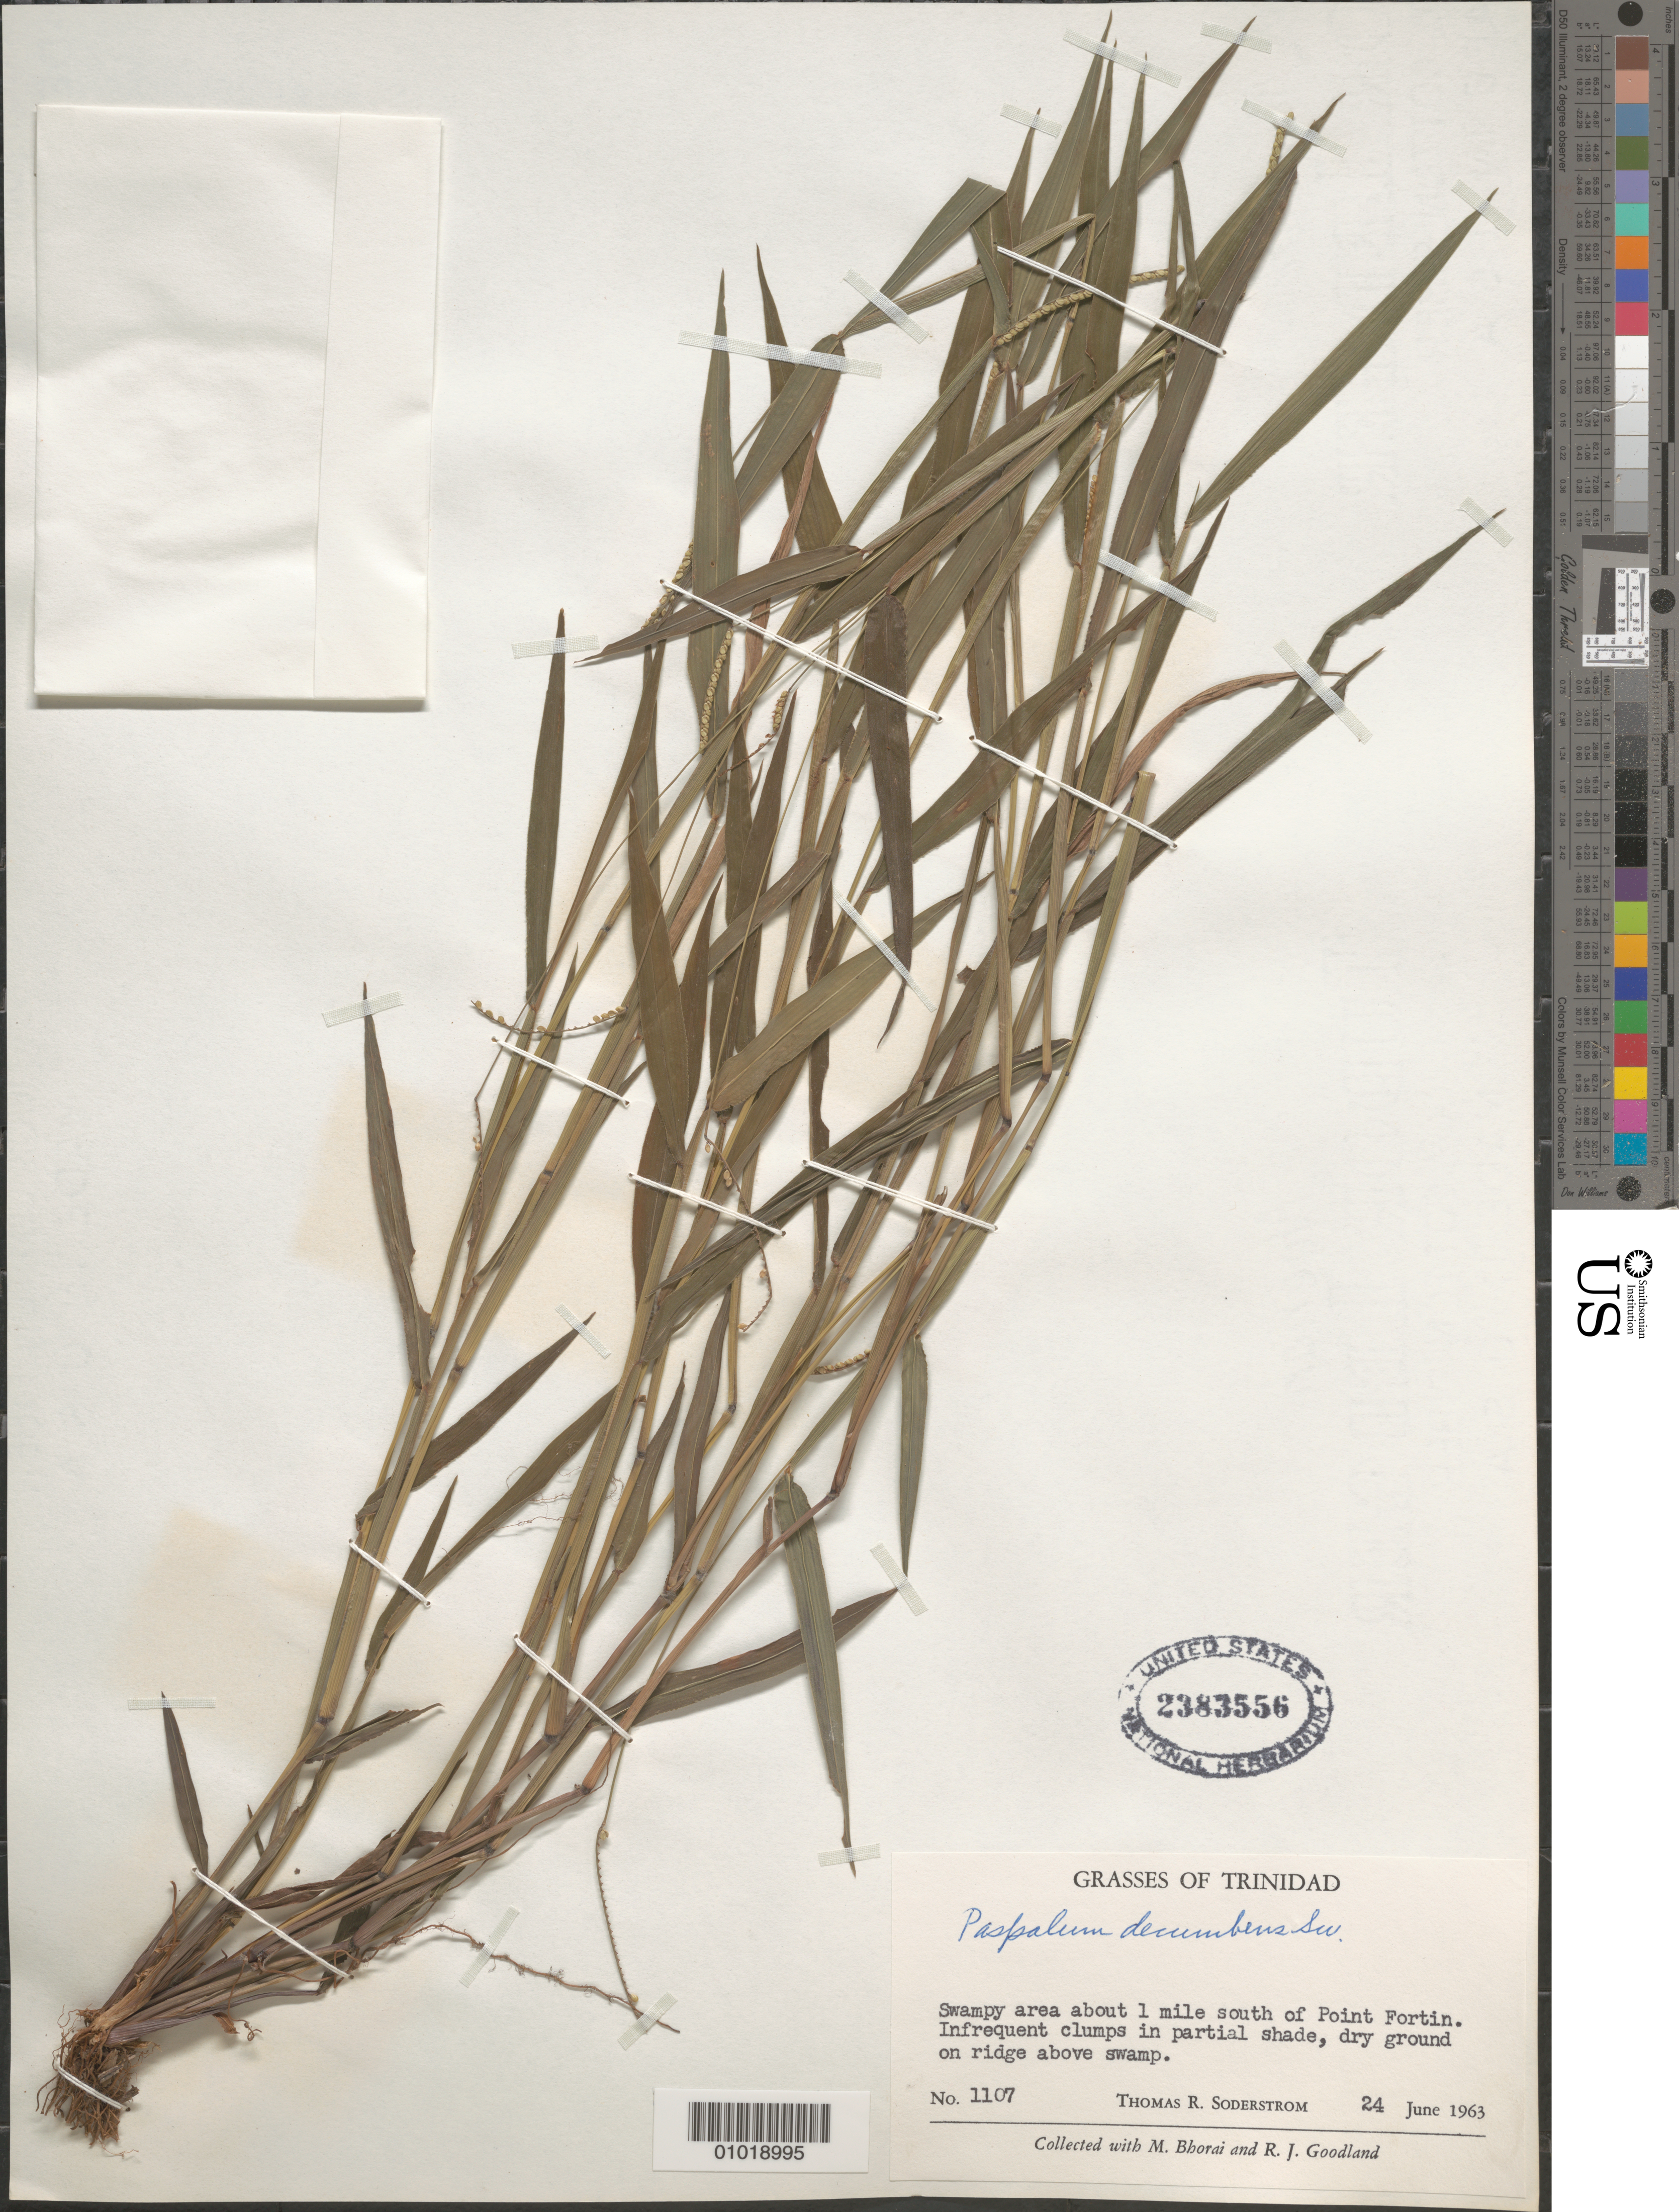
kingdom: Plantae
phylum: Tracheophyta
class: Liliopsida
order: Poales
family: Poaceae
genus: Paspalum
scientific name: Paspalum decumbens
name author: Sw.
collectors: T. R. Soderstrom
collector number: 1107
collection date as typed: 24 Jun 1963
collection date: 1963-06-24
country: Trinidad and Tobago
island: Trinidad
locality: Swampy area about 1 mil S of Point Fortin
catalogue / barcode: US 2383556